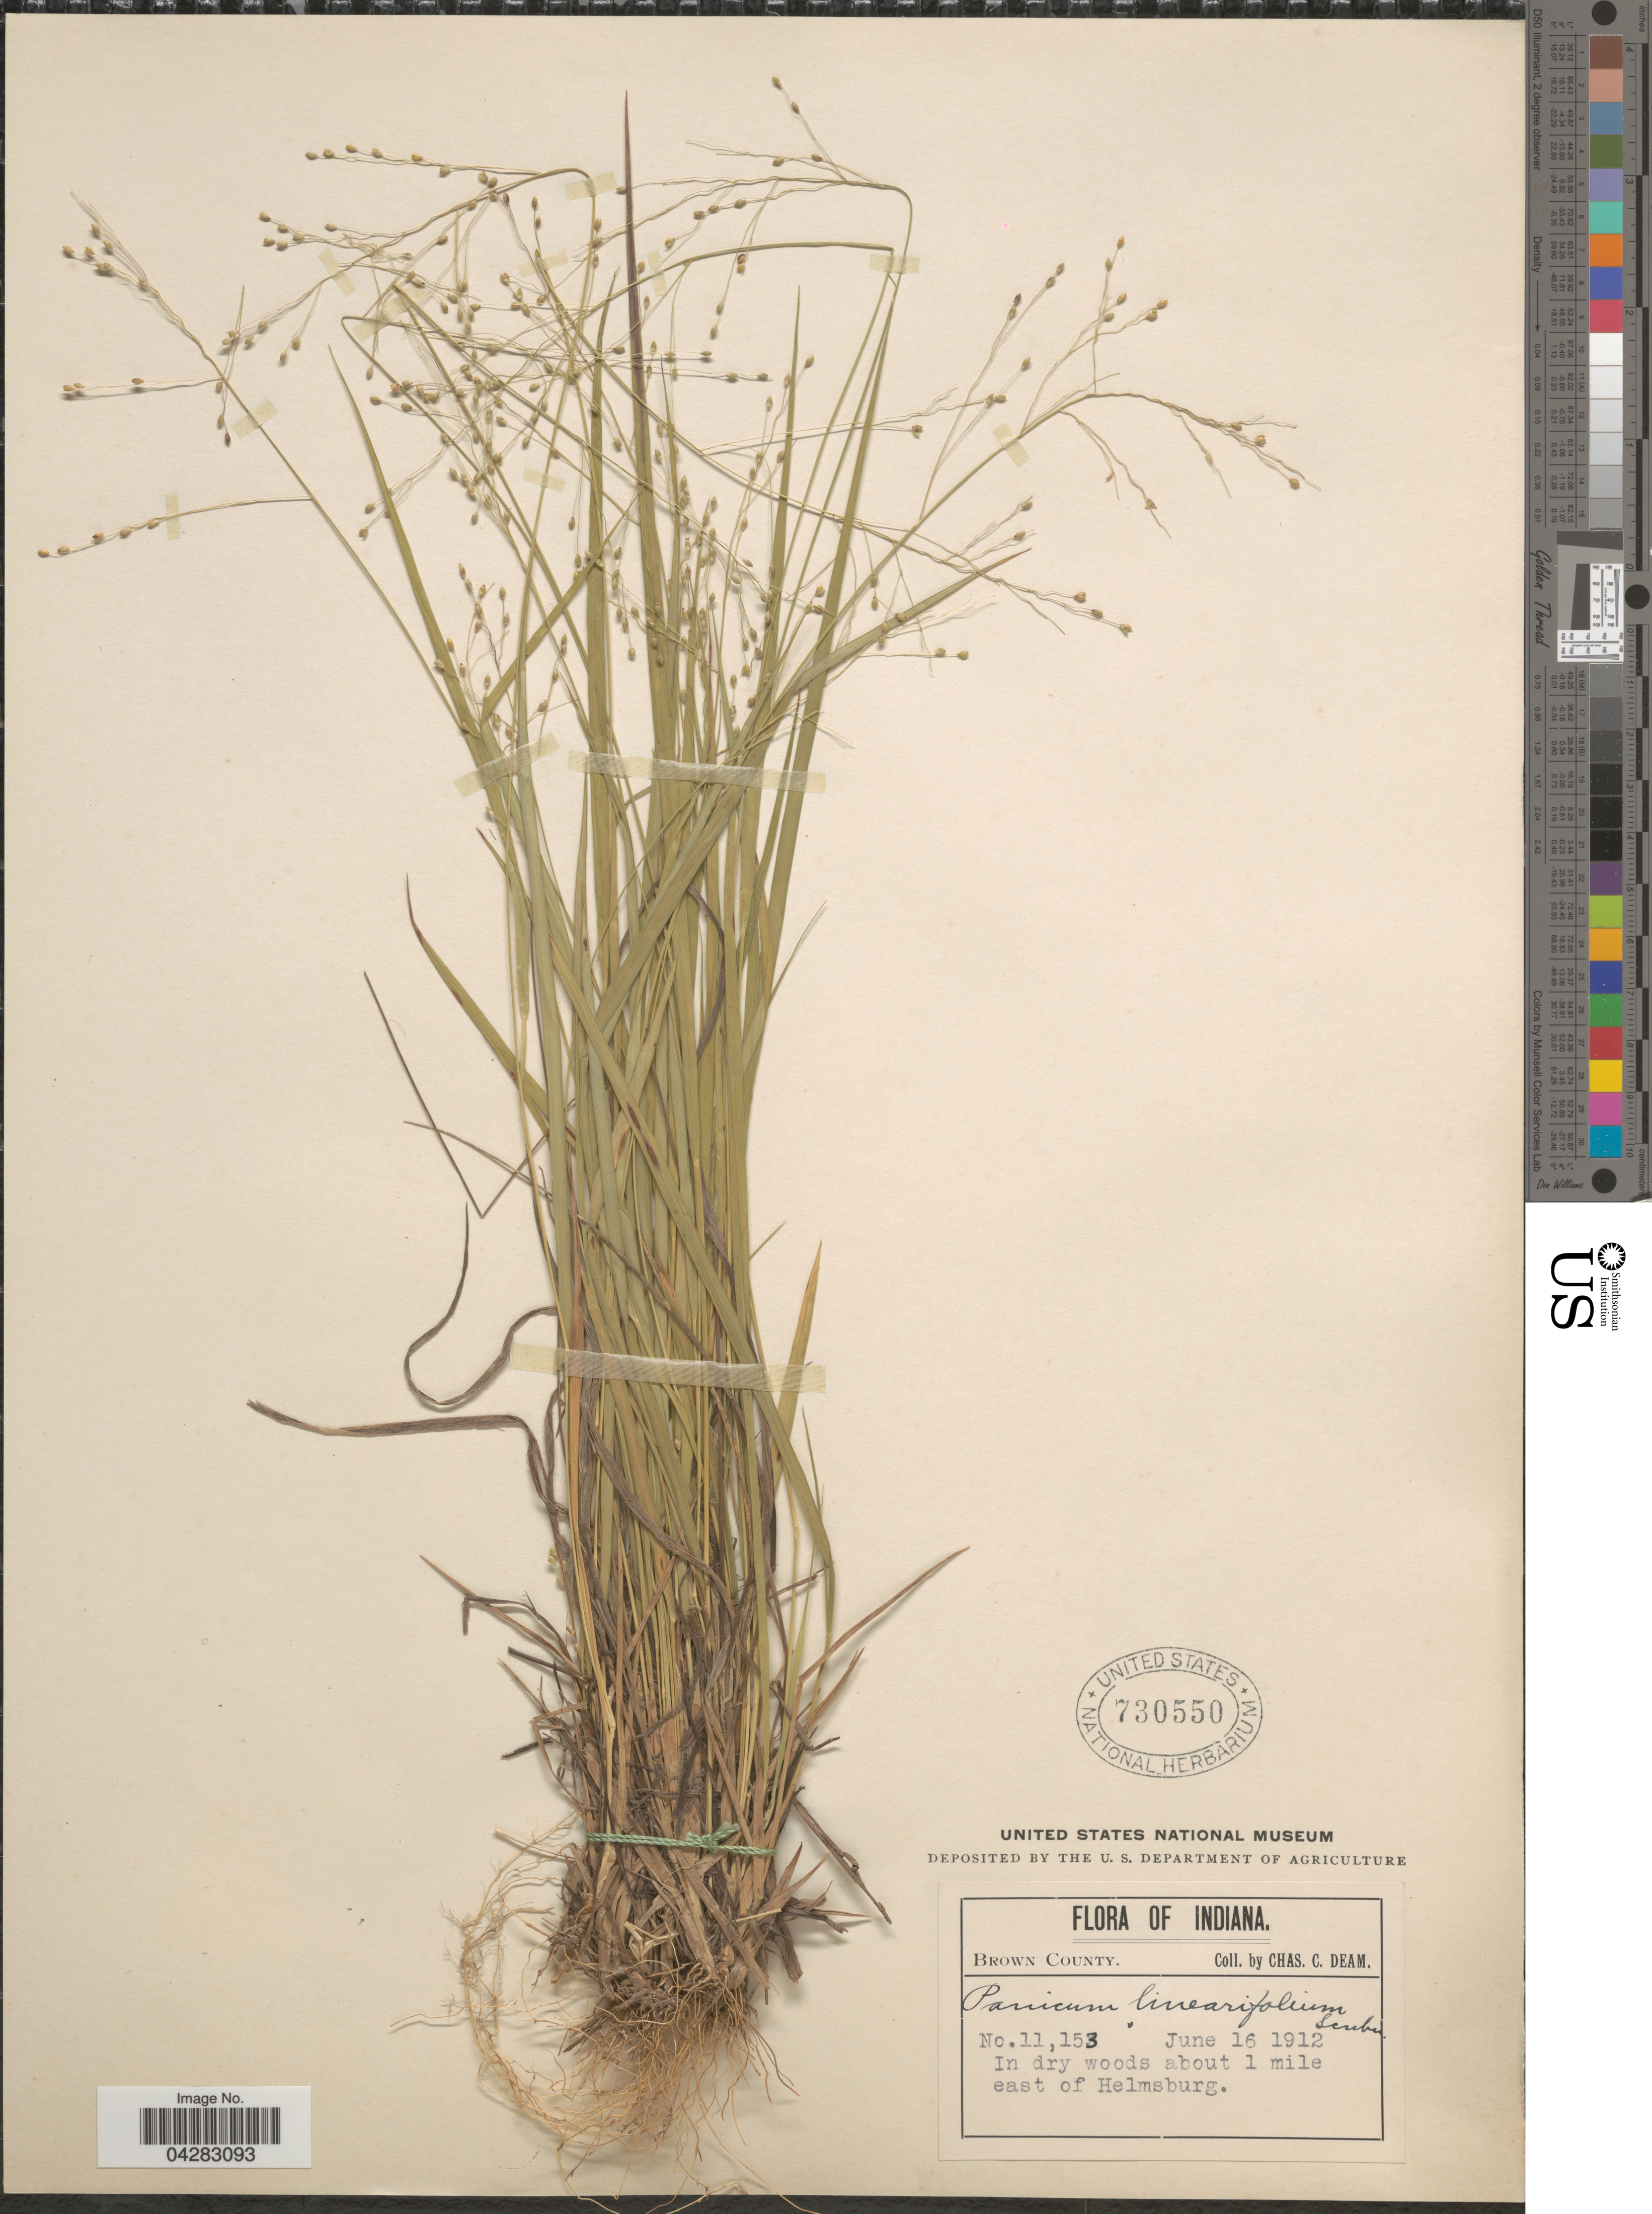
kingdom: Plantae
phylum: Tracheophyta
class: Liliopsida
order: Poales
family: Poaceae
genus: Dichanthelium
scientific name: Dichanthelium linearifolium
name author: (Scribn.) Gould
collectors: C. C. Deam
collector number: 11153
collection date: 1912-06-16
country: United States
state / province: Indiana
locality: Brown County. In dry woods about 1 mile east of Helmsburg.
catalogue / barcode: US 730550